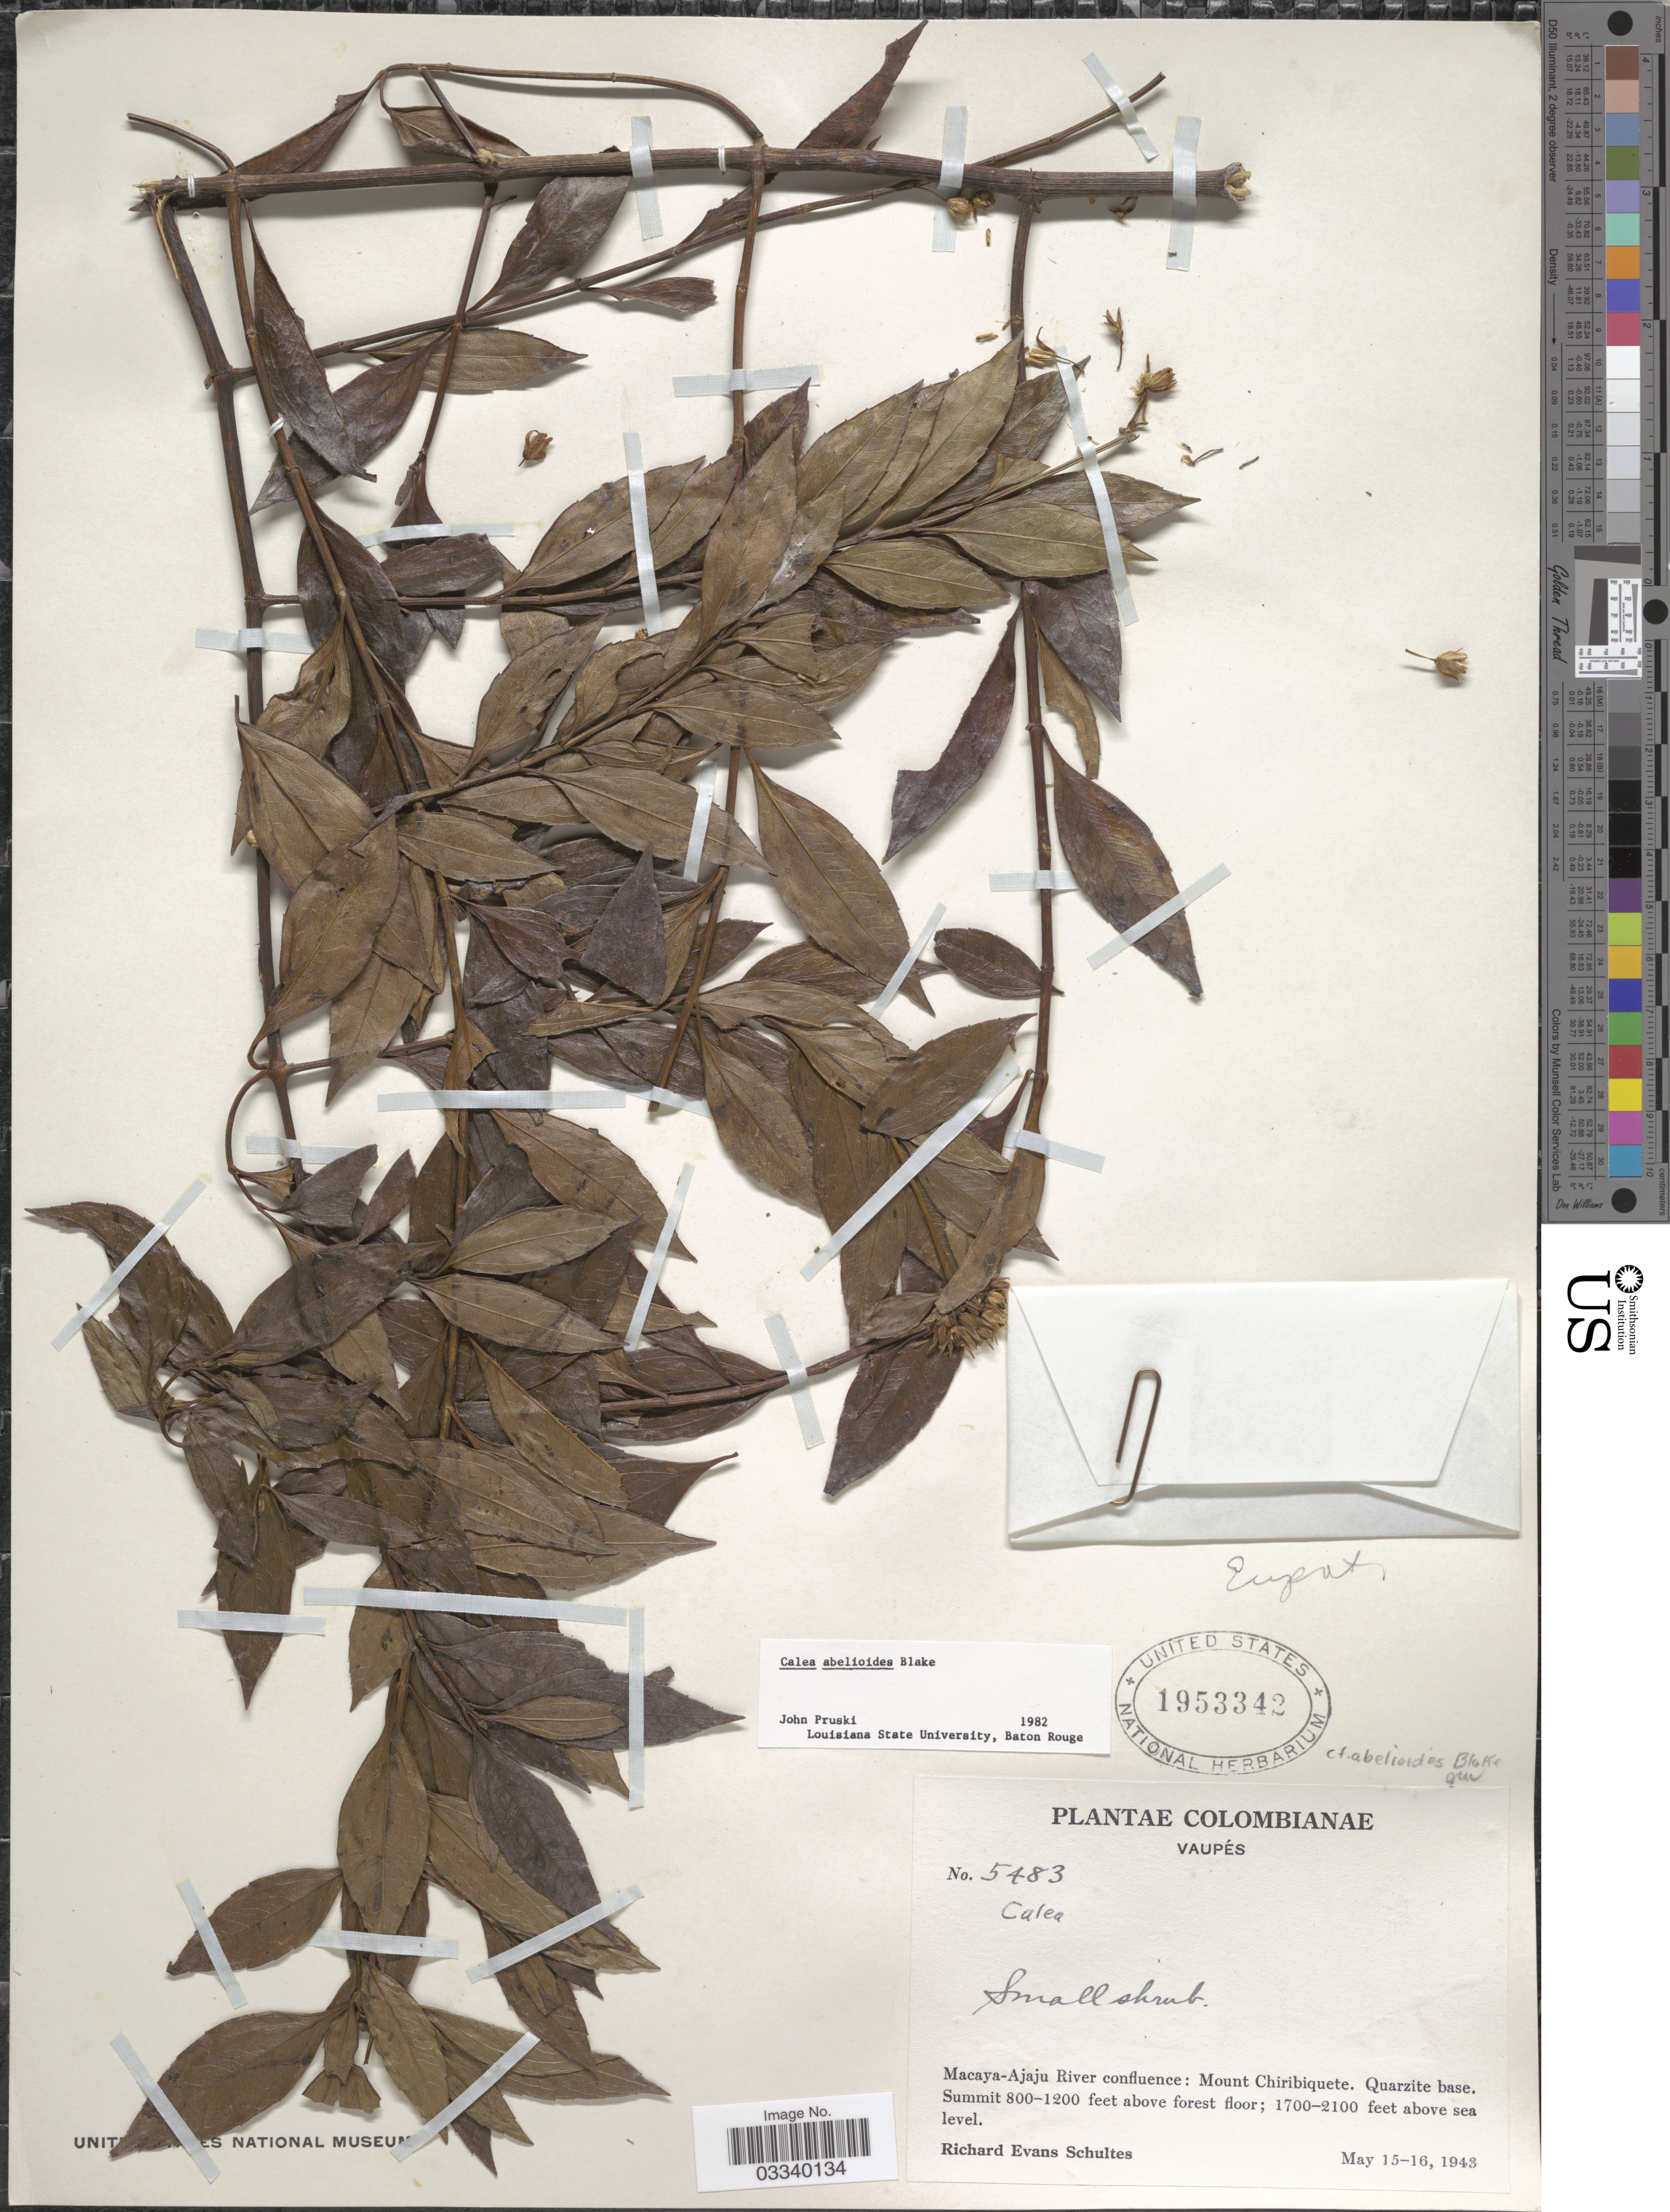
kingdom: Plantae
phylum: Tracheophyta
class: Magnoliopsida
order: Asterales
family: Asteraceae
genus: Calea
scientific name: Calea abelioides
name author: S.F. Blake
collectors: R. E. Schultes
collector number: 5483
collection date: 1943-05-15/1943-05-16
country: Colombia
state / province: Vaupés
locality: Macaya-Ajaju River confluence: Mount Chiribiquete. Quartzite base.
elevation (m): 518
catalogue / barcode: US 1953342